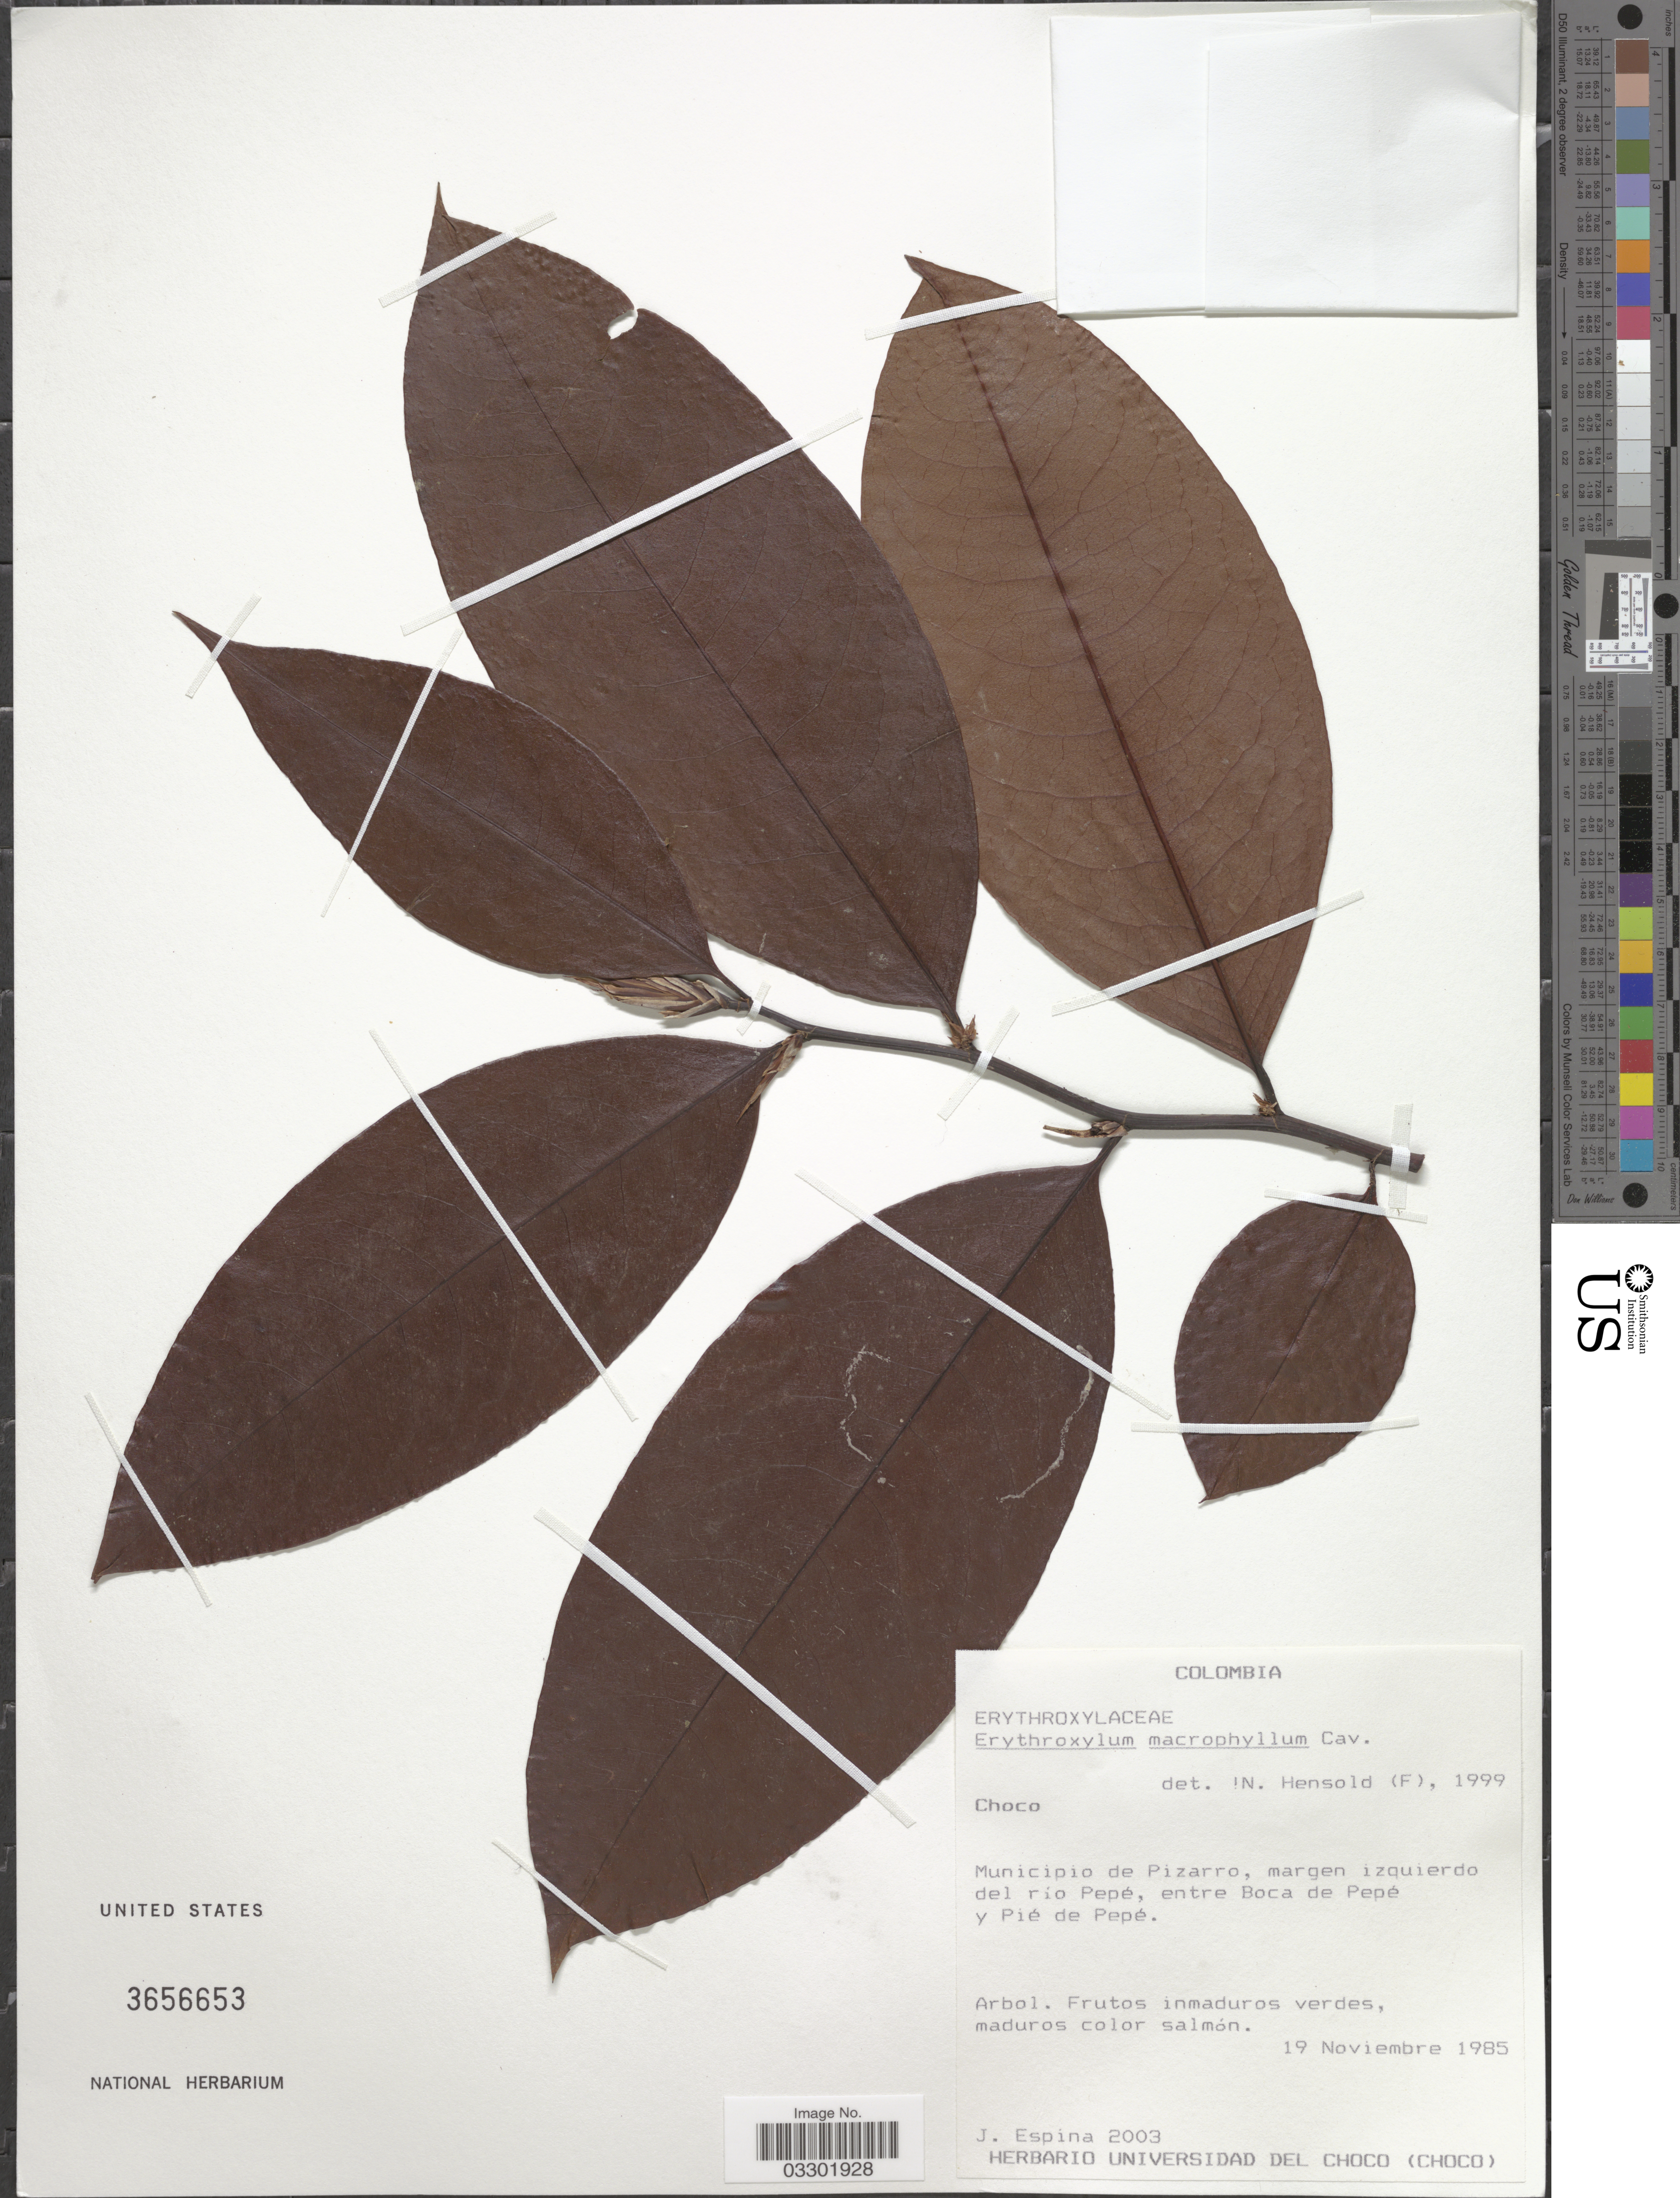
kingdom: Plantae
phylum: Tracheophyta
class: Magnoliopsida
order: Malpighiales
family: Erythroxylaceae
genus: Erythroxylum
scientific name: Erythroxylum macrophyllum var. macrophyllum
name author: Cav.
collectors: J. Espina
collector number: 2003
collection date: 1985-11-19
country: Colombia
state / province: Chocó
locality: Municipio de Pizarro, margen izquierdo del rio Pepé, entre Boca de Pepé y Pié de Pepé.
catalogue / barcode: US 3656653